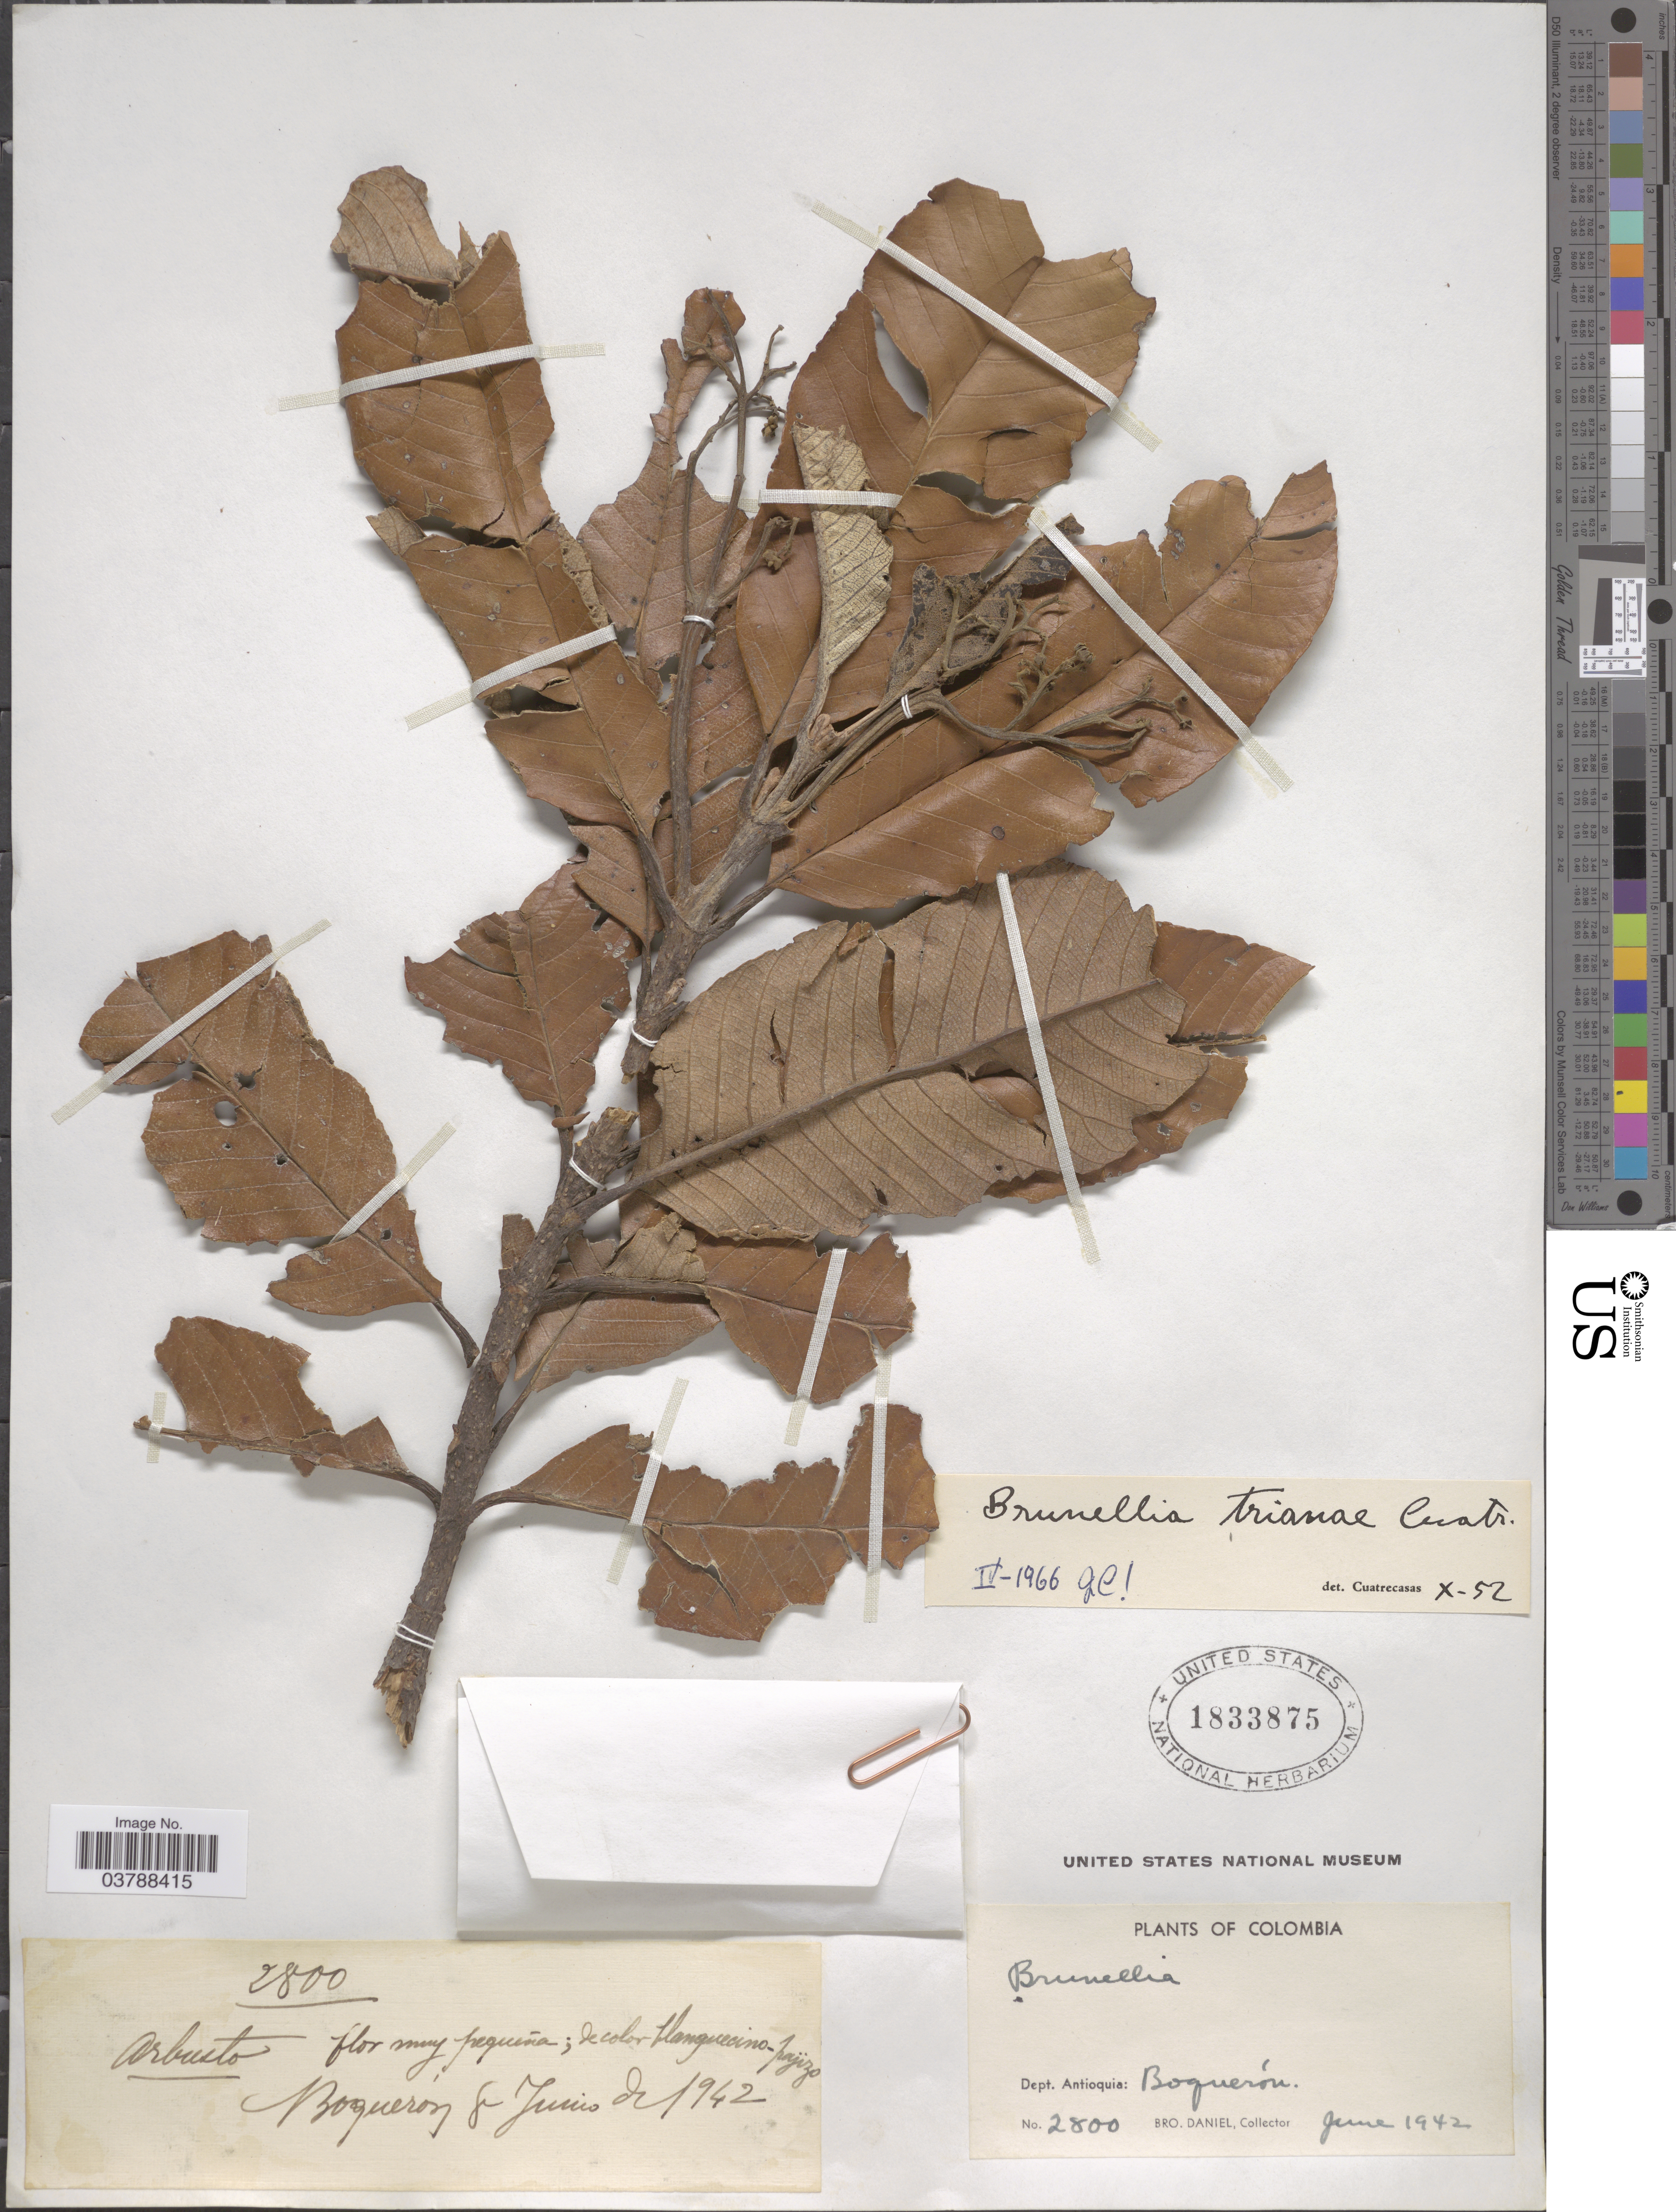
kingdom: Plantae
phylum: Tracheophyta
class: Magnoliopsida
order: Oxalidales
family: Brunelliaceae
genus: Brunellia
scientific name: Brunellia trianae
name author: Cuatrec.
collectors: Bro. Daniel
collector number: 2800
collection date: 1942-06-08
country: Colombia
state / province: Antioquia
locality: Dept. Antioquia: Boquerón.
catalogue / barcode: US 1833875